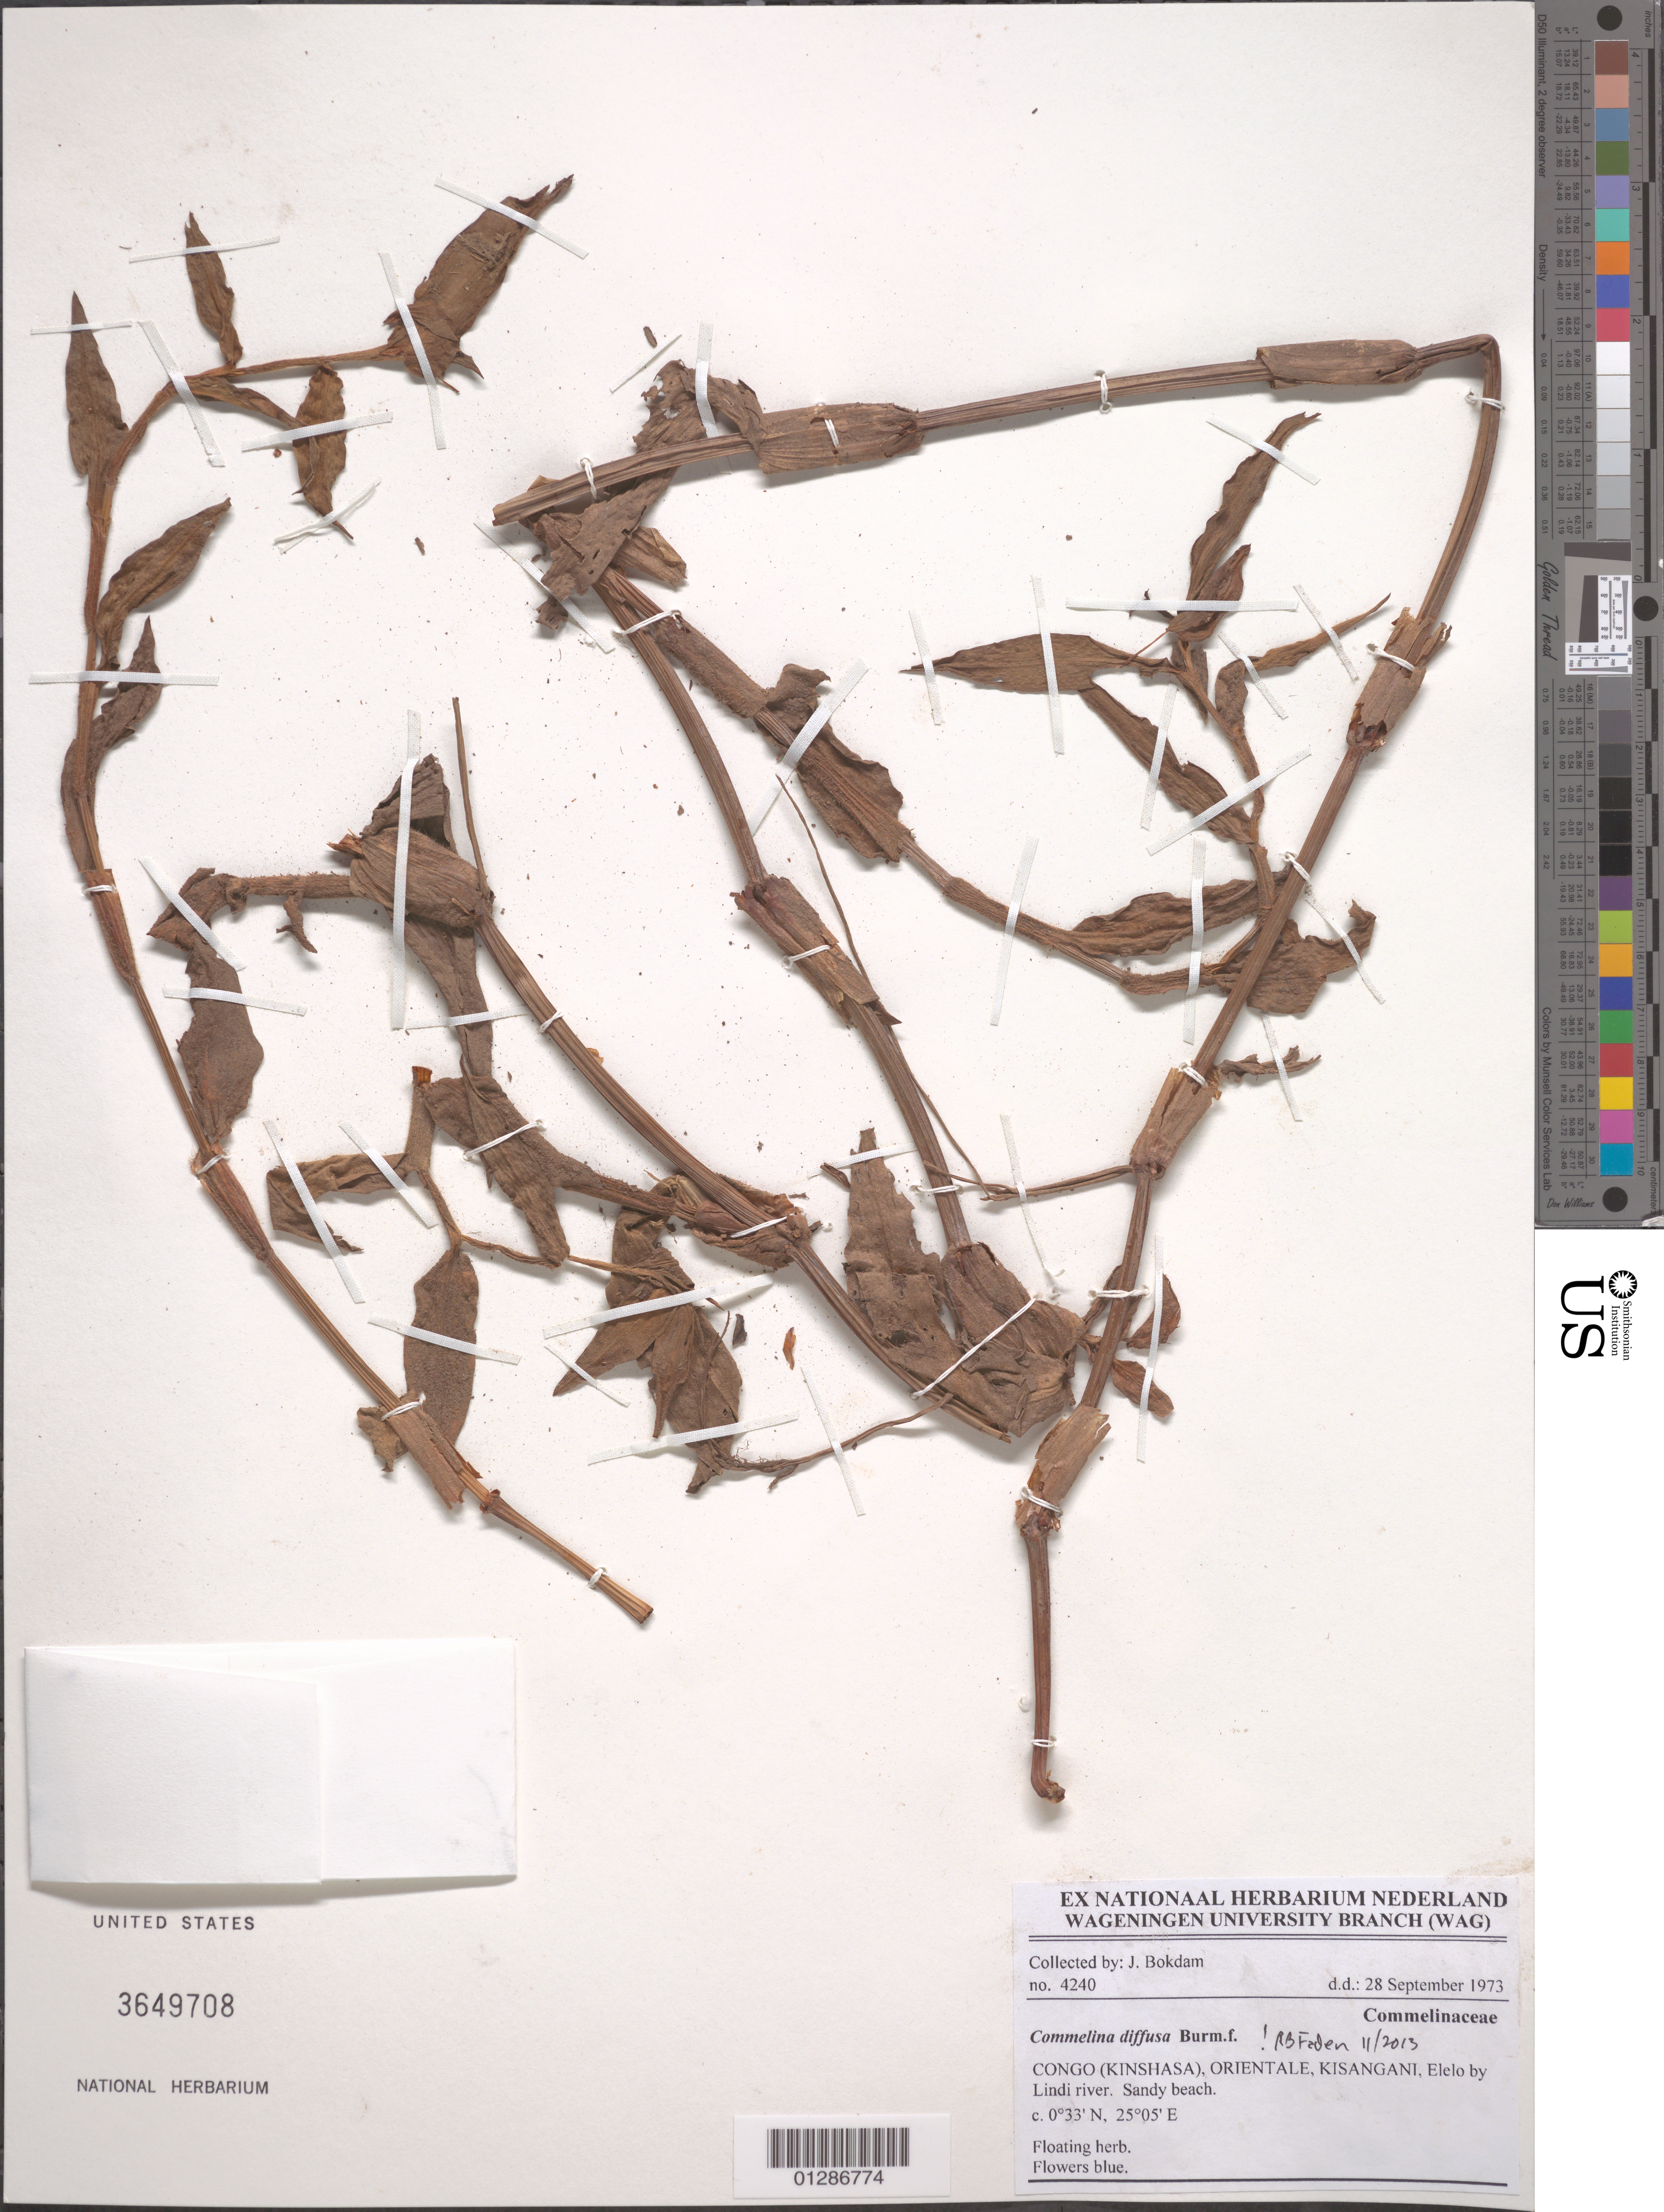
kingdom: Plantae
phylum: Tracheophyta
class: Liliopsida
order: Commelinales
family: Commelinaceae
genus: Commelina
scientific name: Commelina diffusa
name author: Burm. f.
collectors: J. Bokdam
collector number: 4240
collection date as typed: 28 Sep 1973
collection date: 1973-09-28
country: Congo, Democratic Republic of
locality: Orientale, Kisangani, Elelo by Lindi river.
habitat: Floating herb.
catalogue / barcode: US 3649708